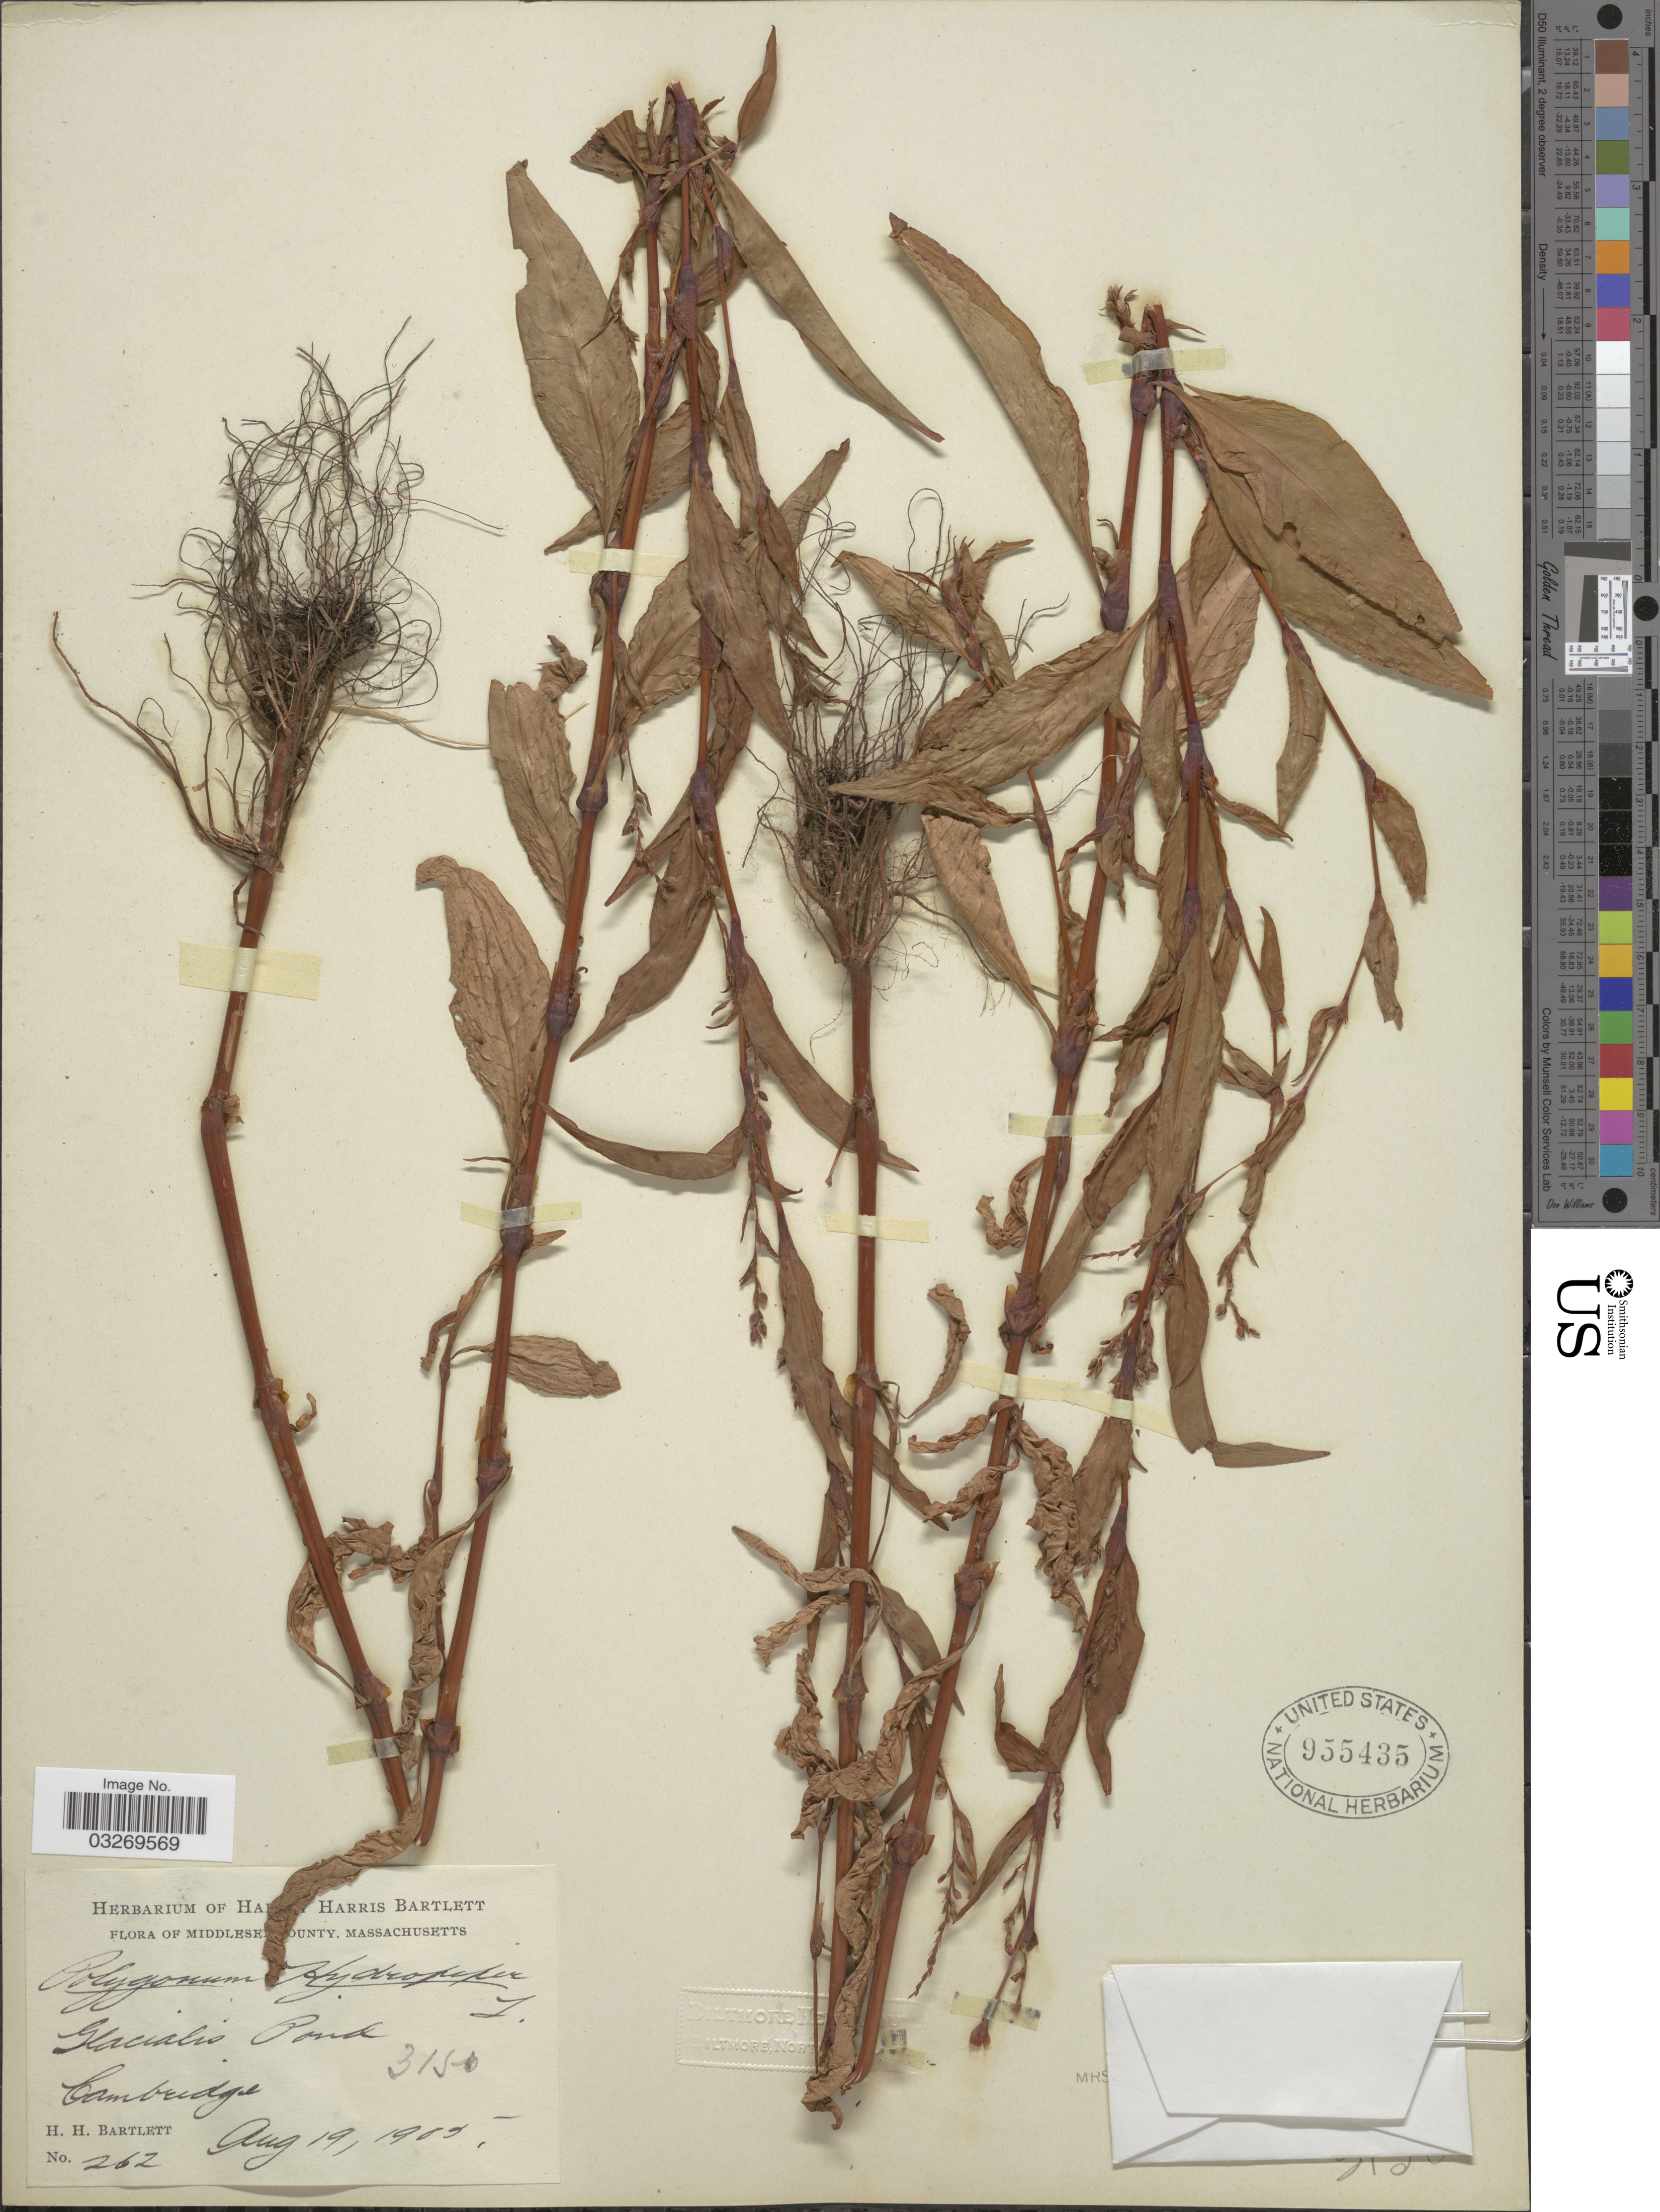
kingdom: Plantae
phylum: Tracheophyta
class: Magnoliopsida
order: Caryophyllales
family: Polygonaceae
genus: Persicaria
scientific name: Persicaria hydropiper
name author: (L.) Delarbre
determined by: Atha, D. E.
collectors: H. H. Bartlett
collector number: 262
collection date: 1905-08-19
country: United States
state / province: Massachusetts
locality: Middlesex County, Glacialis Pond, Cambridge.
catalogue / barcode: US 955435